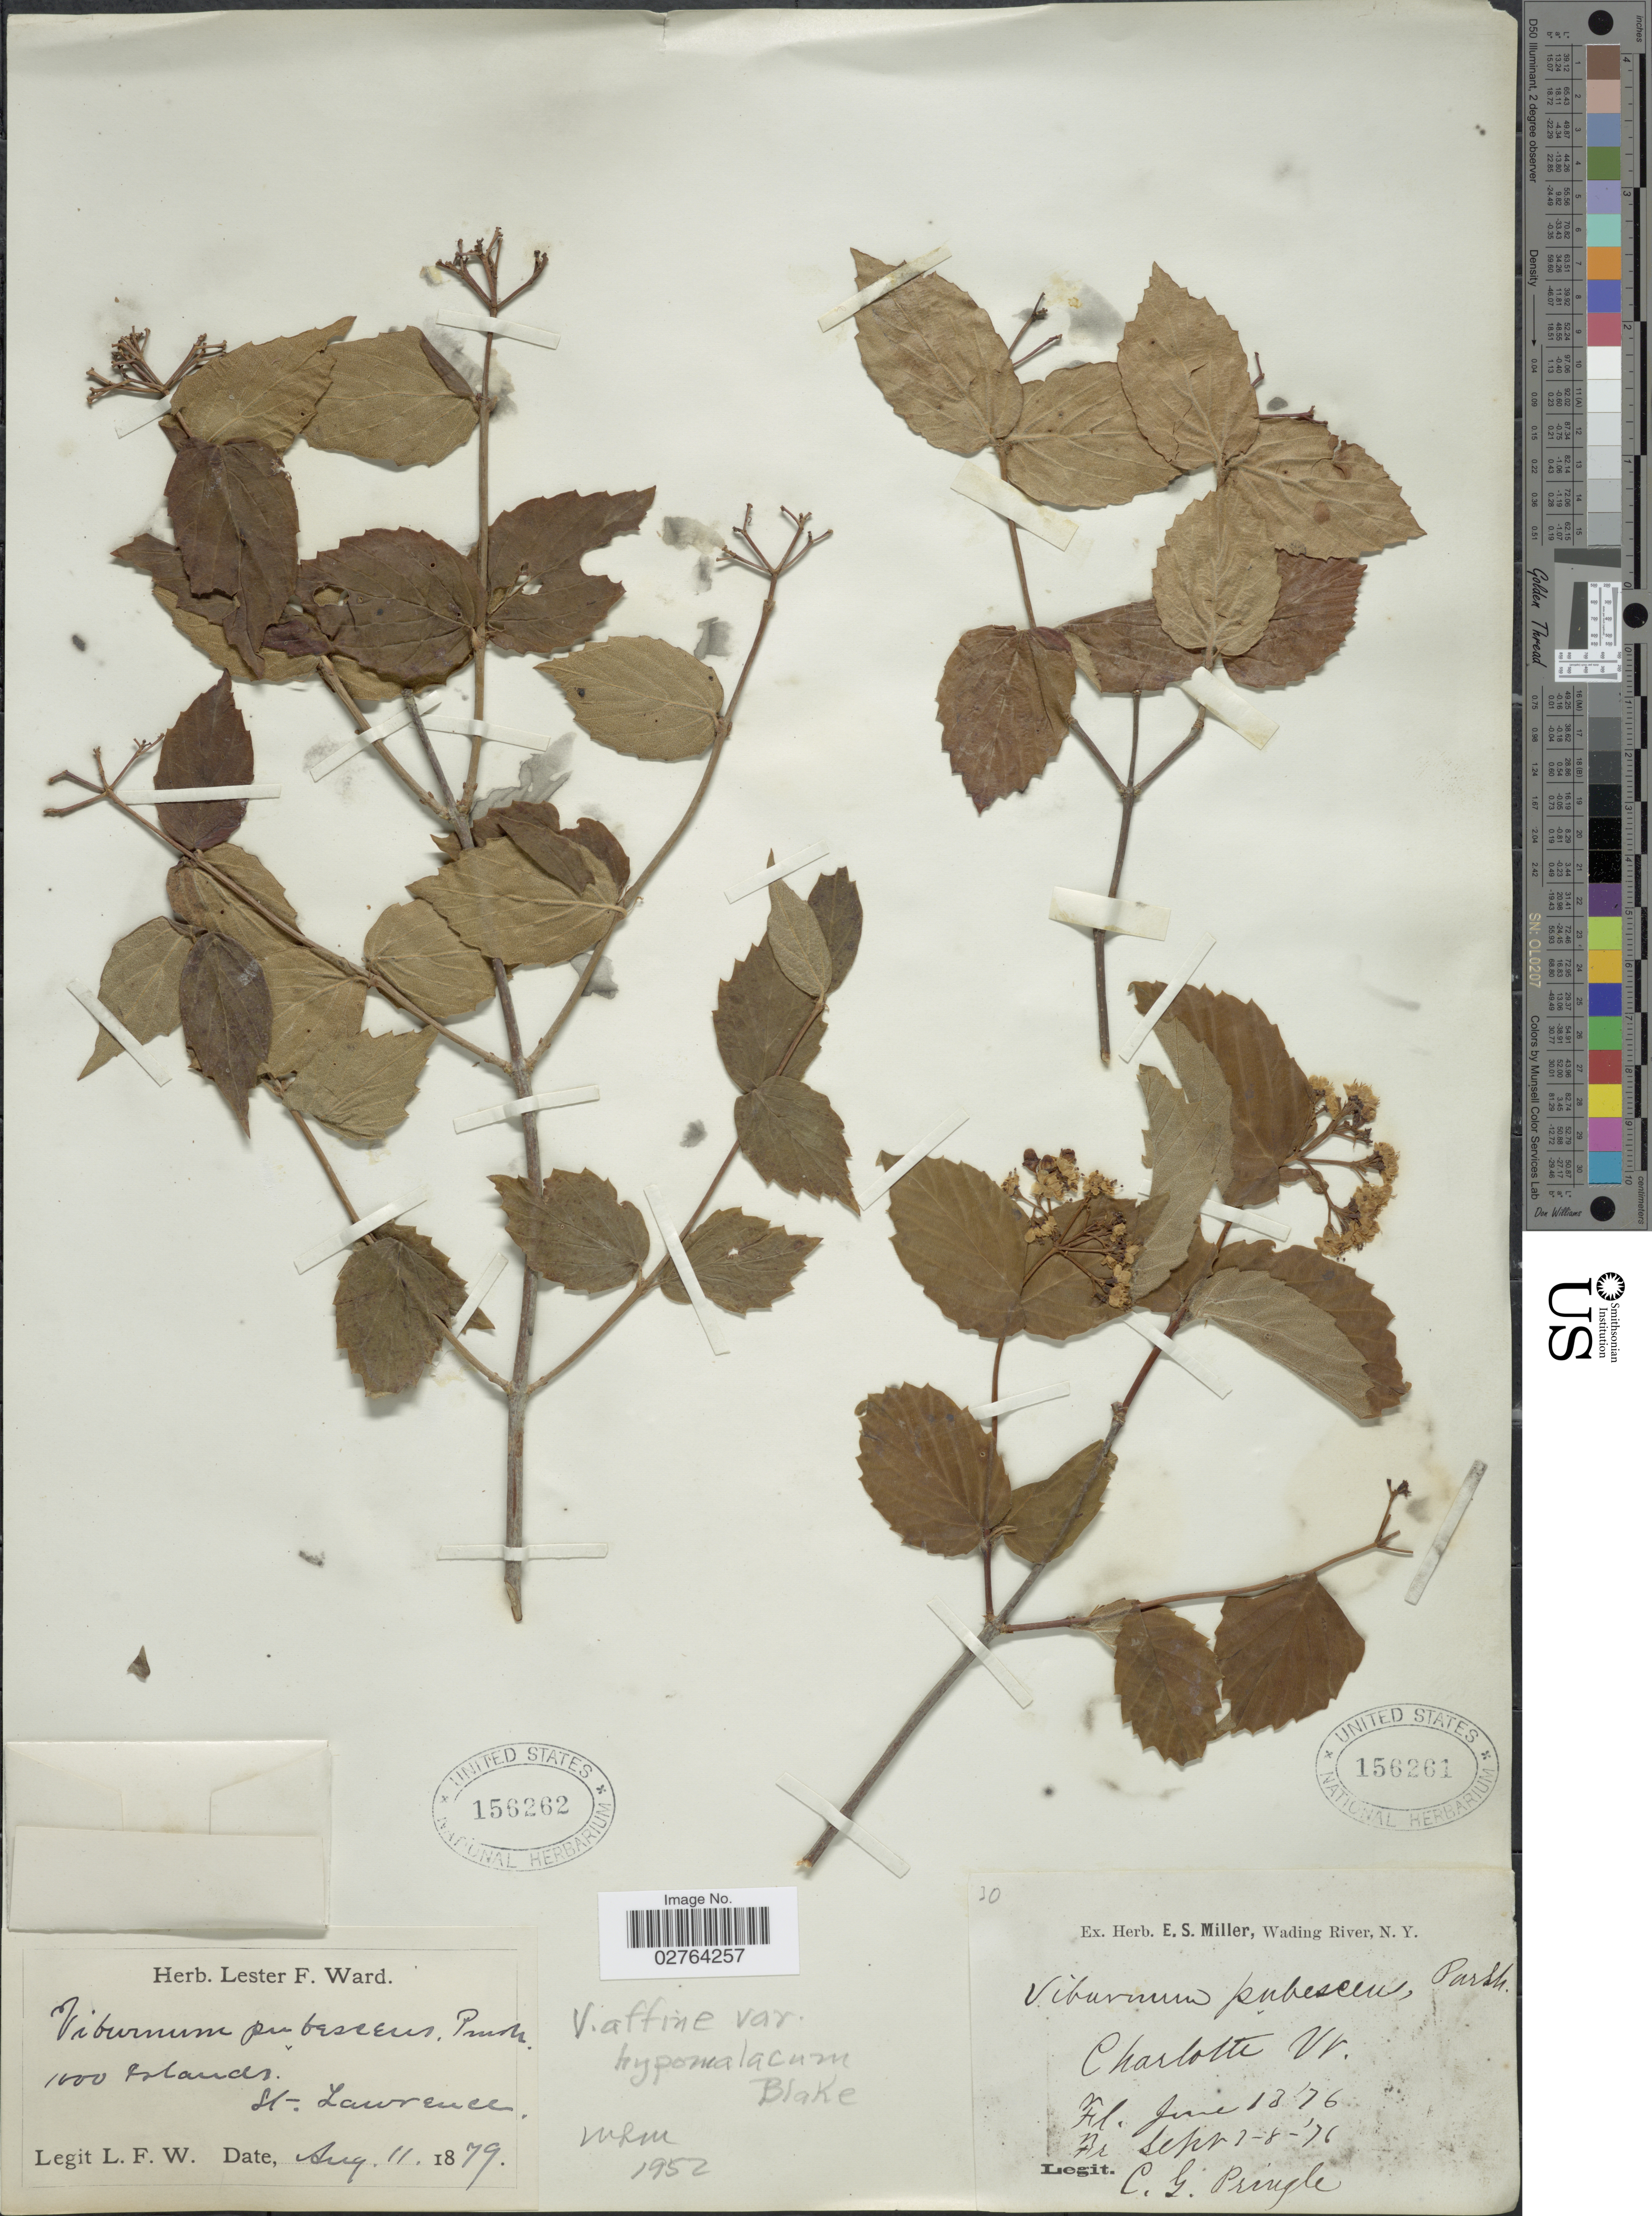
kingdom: Plantae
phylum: Tracheophyta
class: Magnoliopsida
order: Dipsacales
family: Viburnaceae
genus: Viburnum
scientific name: Viburnum rafinesqueanum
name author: Schult.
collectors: C. G. Pringle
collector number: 30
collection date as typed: Transcribed d/m/y: 13/6/76 to 8/9/76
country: United States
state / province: Vermont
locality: Charlotte Vt.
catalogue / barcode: US 156261-2